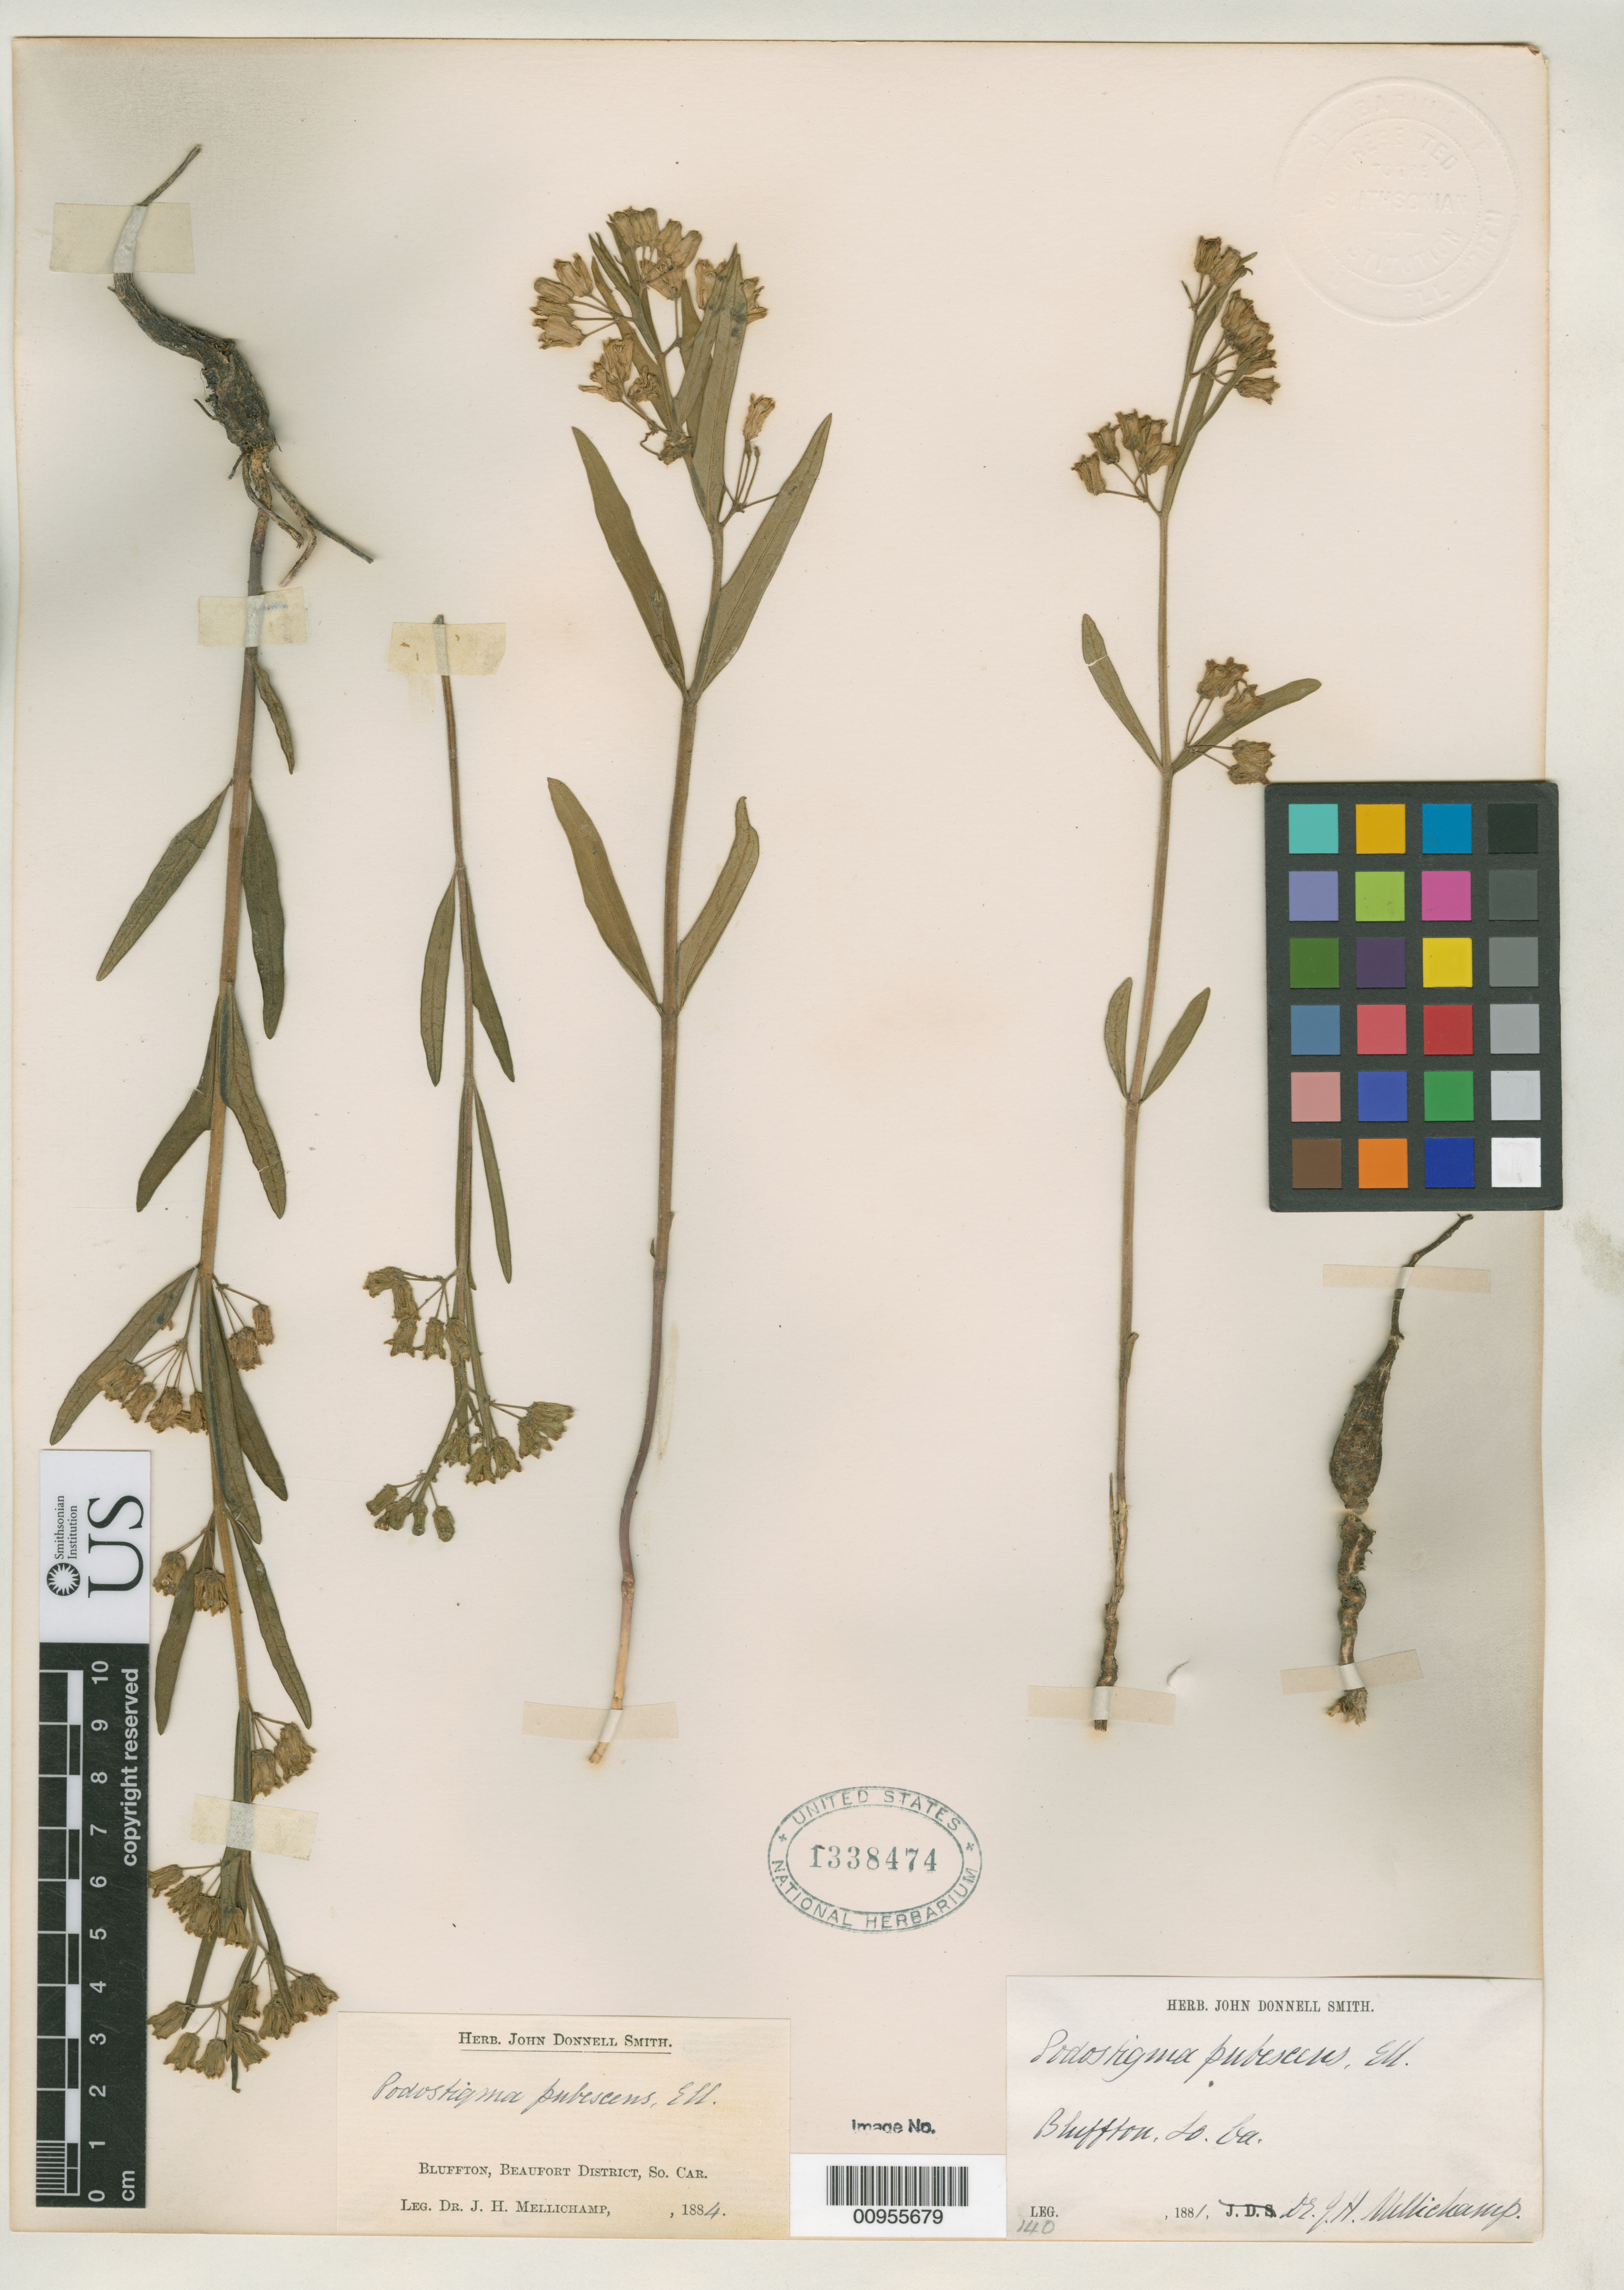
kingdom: Plantae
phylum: Tracheophyta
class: Magnoliopsida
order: Gentianales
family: Apocynaceae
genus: Asclepias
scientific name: Asclepias pedicellata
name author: Walter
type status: Isoneotype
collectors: J. H. Mellichamp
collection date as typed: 1884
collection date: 1884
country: United States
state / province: South Carolina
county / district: Beaufort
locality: Bluffton, Beaufort District, So. Car.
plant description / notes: Ward (2007) cites as isoneotypes several duplicates of Mellichamp s.n. whose labels bear different collections dates (1884, 1886, 1887, 1893) than the neotype at GH (1880).; Specimen ex herb. John Donnell Smith.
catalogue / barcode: US 1338474